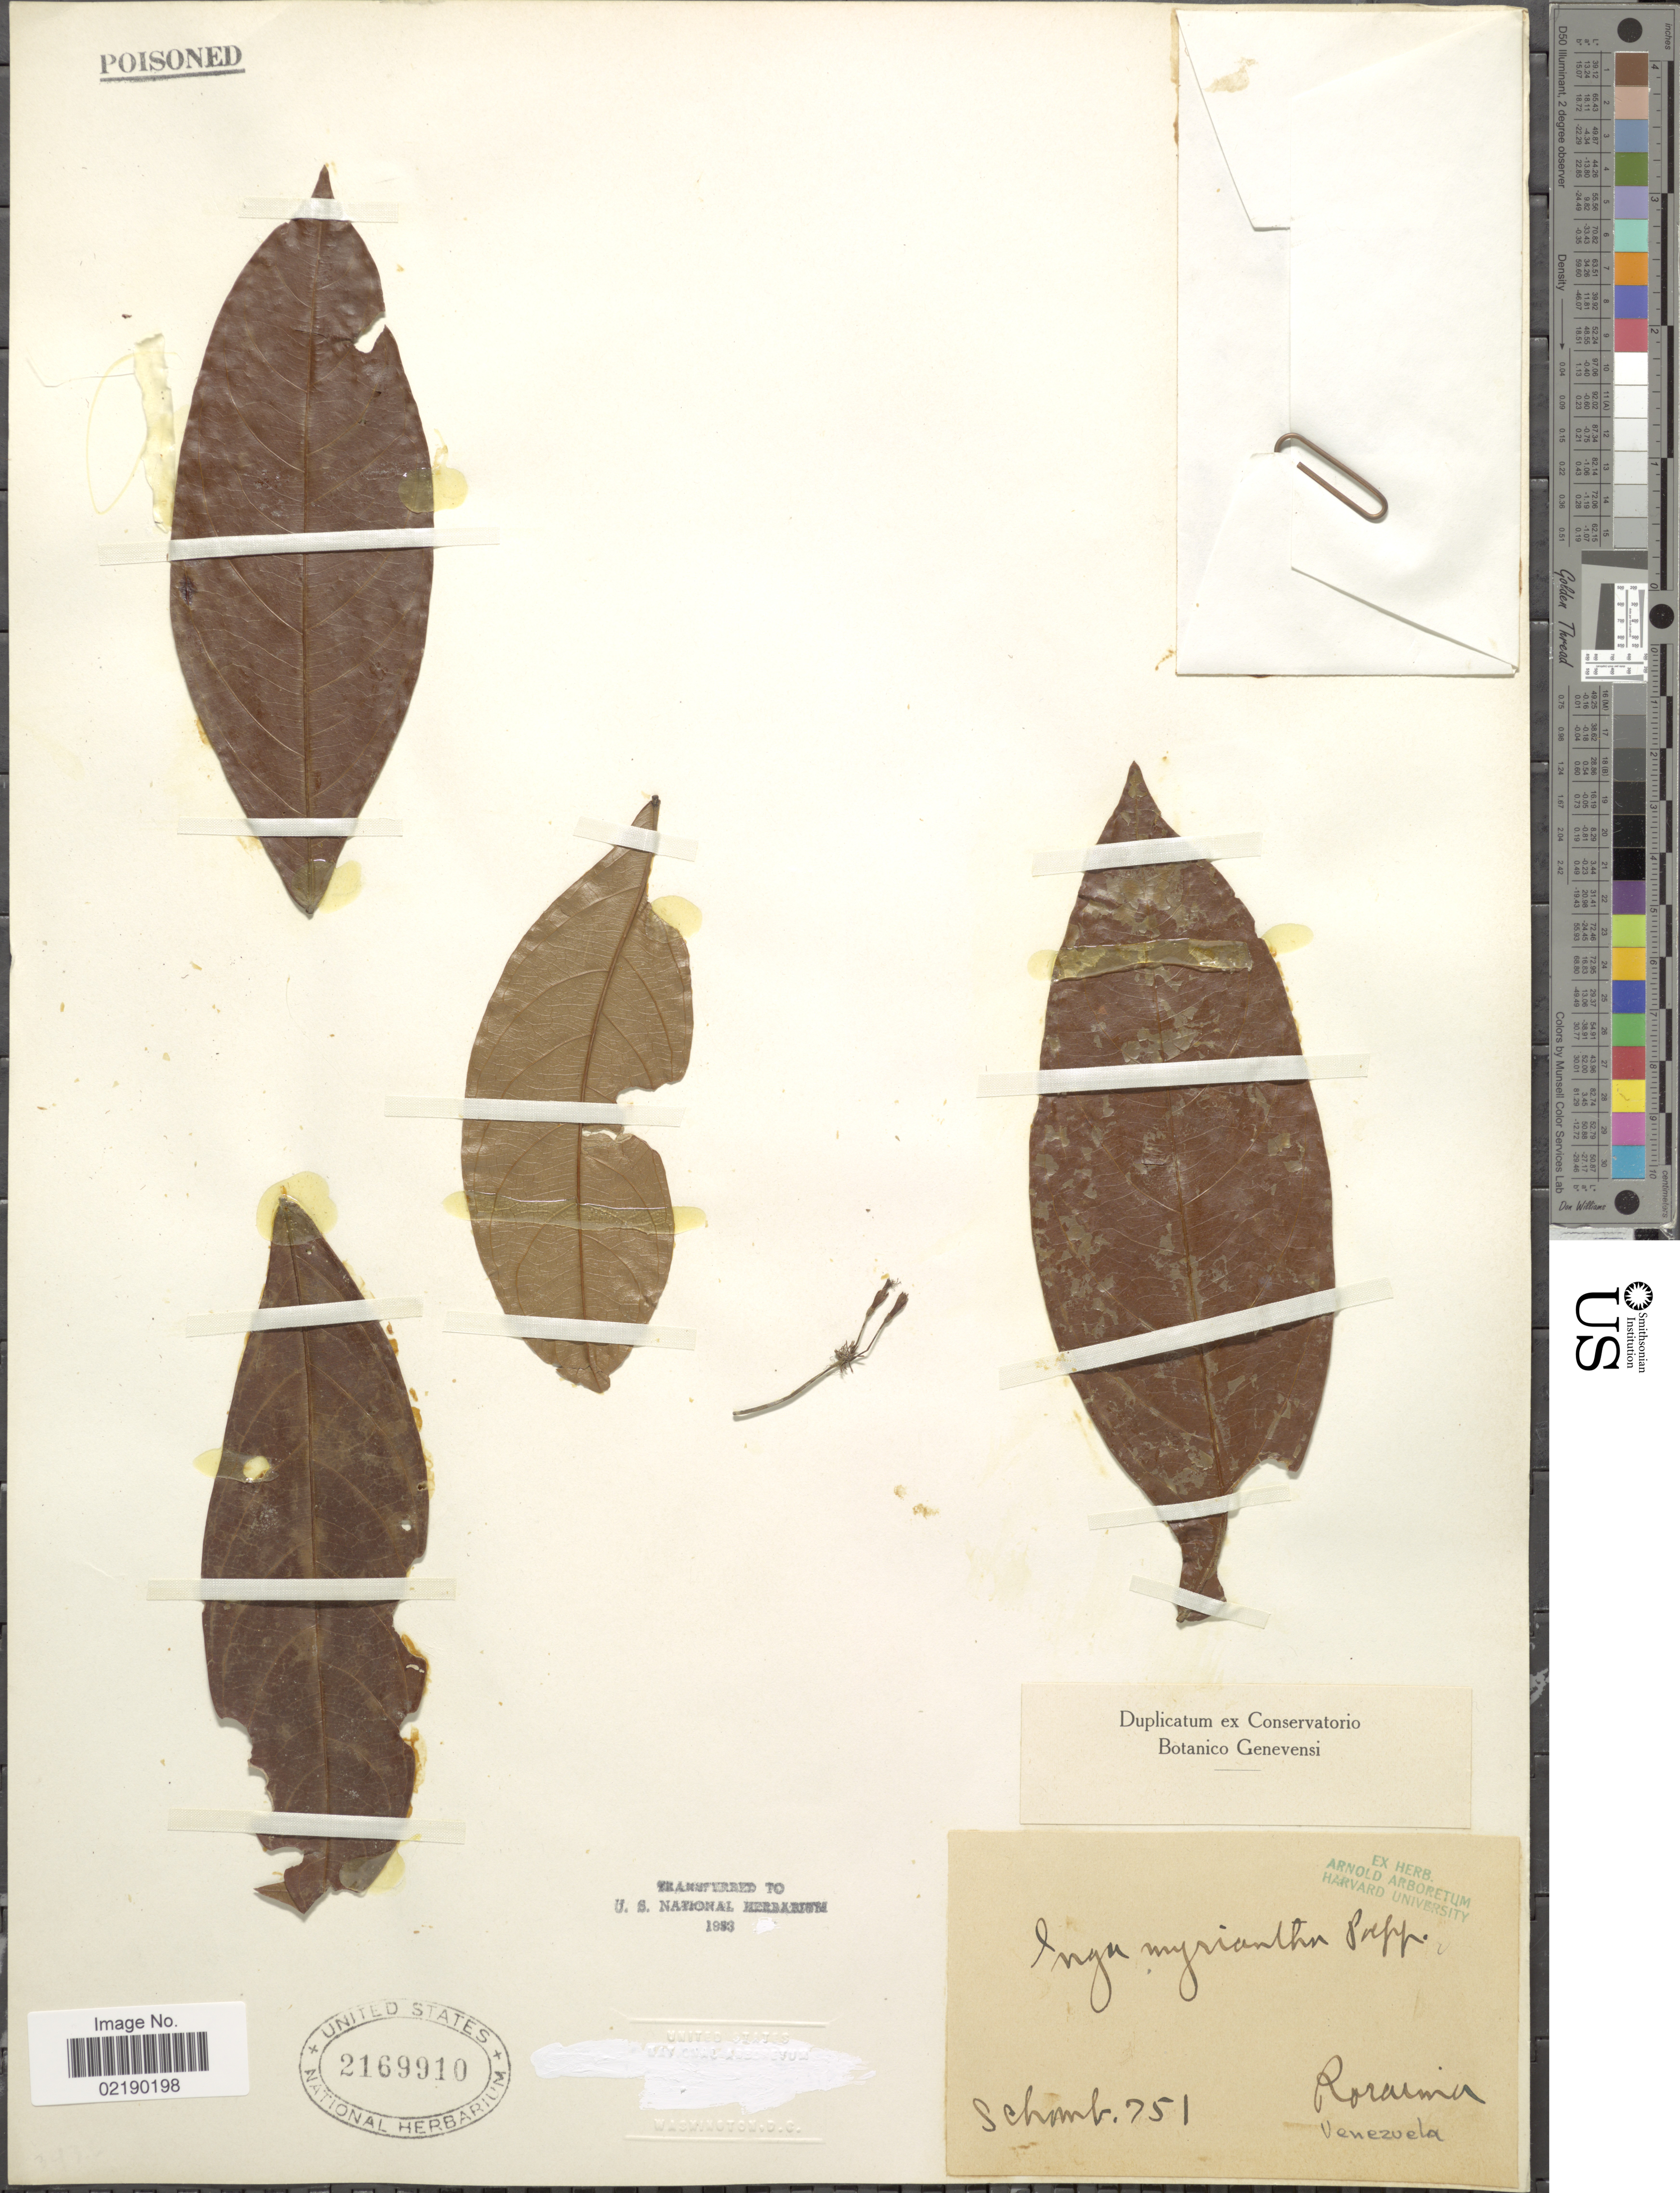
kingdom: Plantae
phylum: Tracheophyta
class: Magnoliopsida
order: Fabales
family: Fabaceae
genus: Inga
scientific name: Inga umbellifera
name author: (Vahl) Steud. ex DC.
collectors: Schomb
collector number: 751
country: Venezuela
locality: Roraima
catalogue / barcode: US 2169910